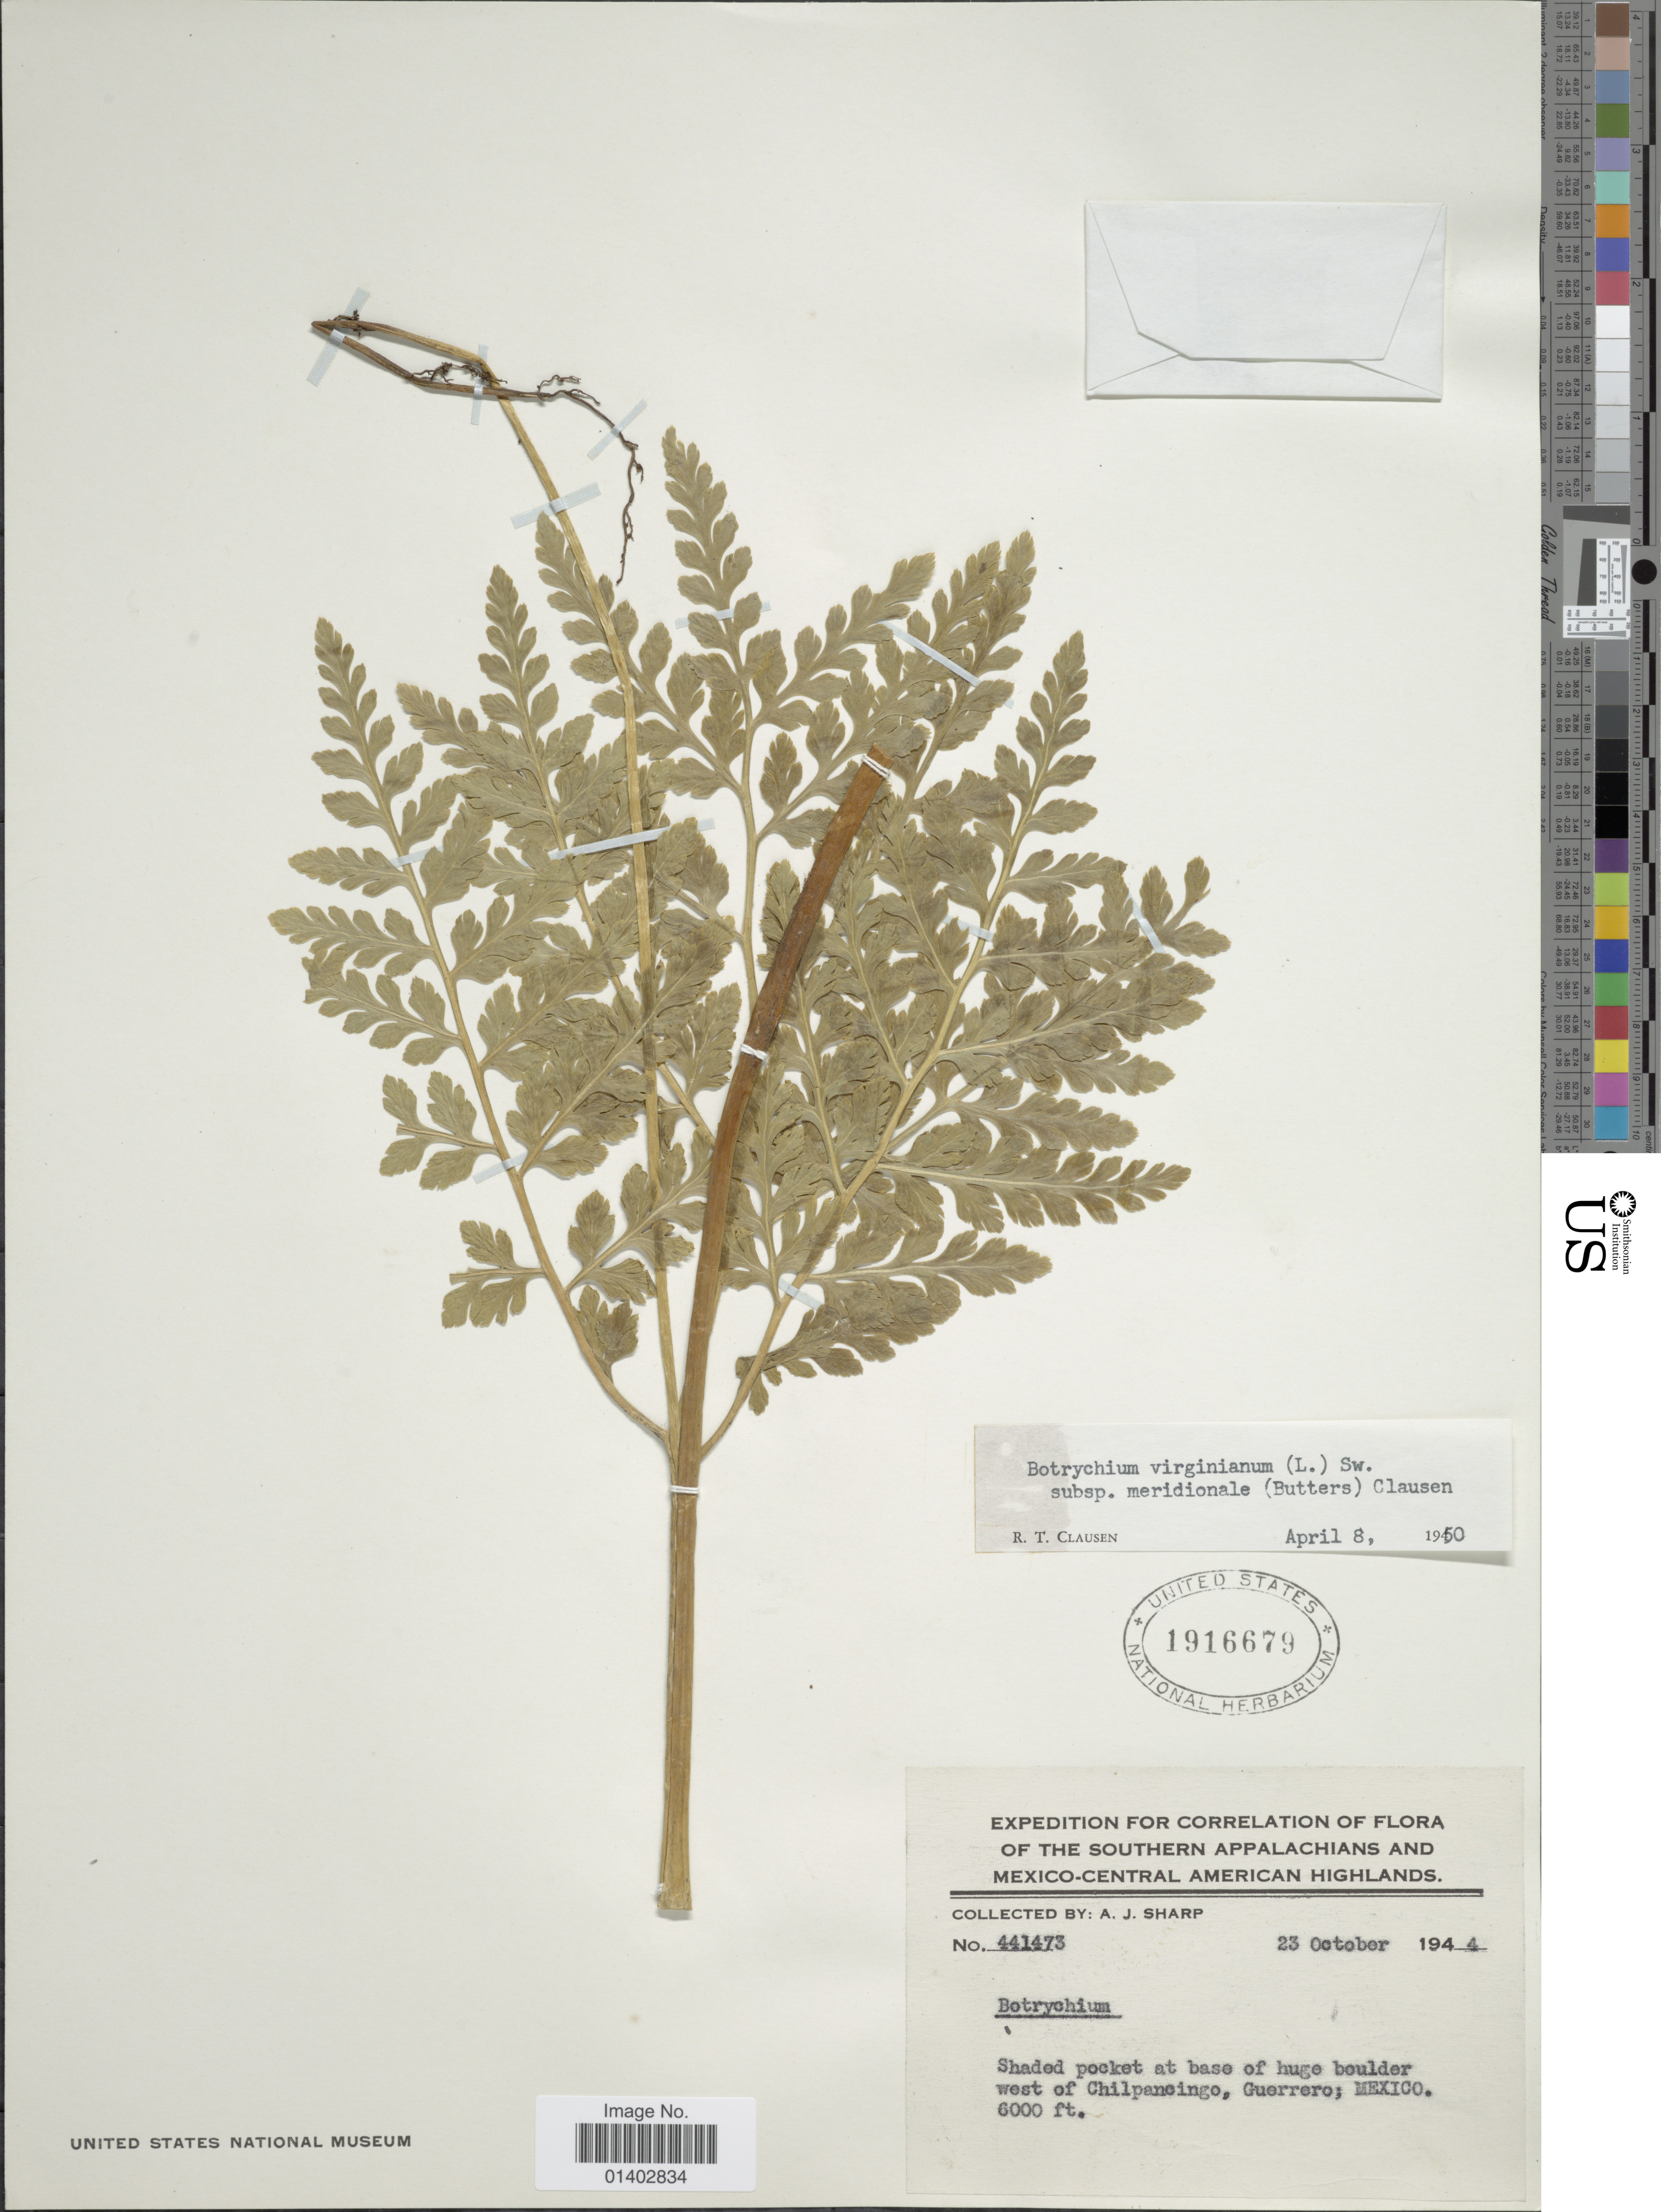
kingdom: Plantae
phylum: Tracheophyta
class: Polypodiopsida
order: Ophioglossales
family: Ophioglossaceae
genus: Botrychium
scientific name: Botrychium virginianum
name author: (L.) Sw.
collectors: A. J. Sharp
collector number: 441473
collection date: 1944-10-23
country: Mexico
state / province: Guerrero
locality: Southern appalachinans and Mexico-Central American Highlands, Shaded pocket at base of huge bouder west of Chilpaneingo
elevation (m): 1829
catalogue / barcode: US 1916679